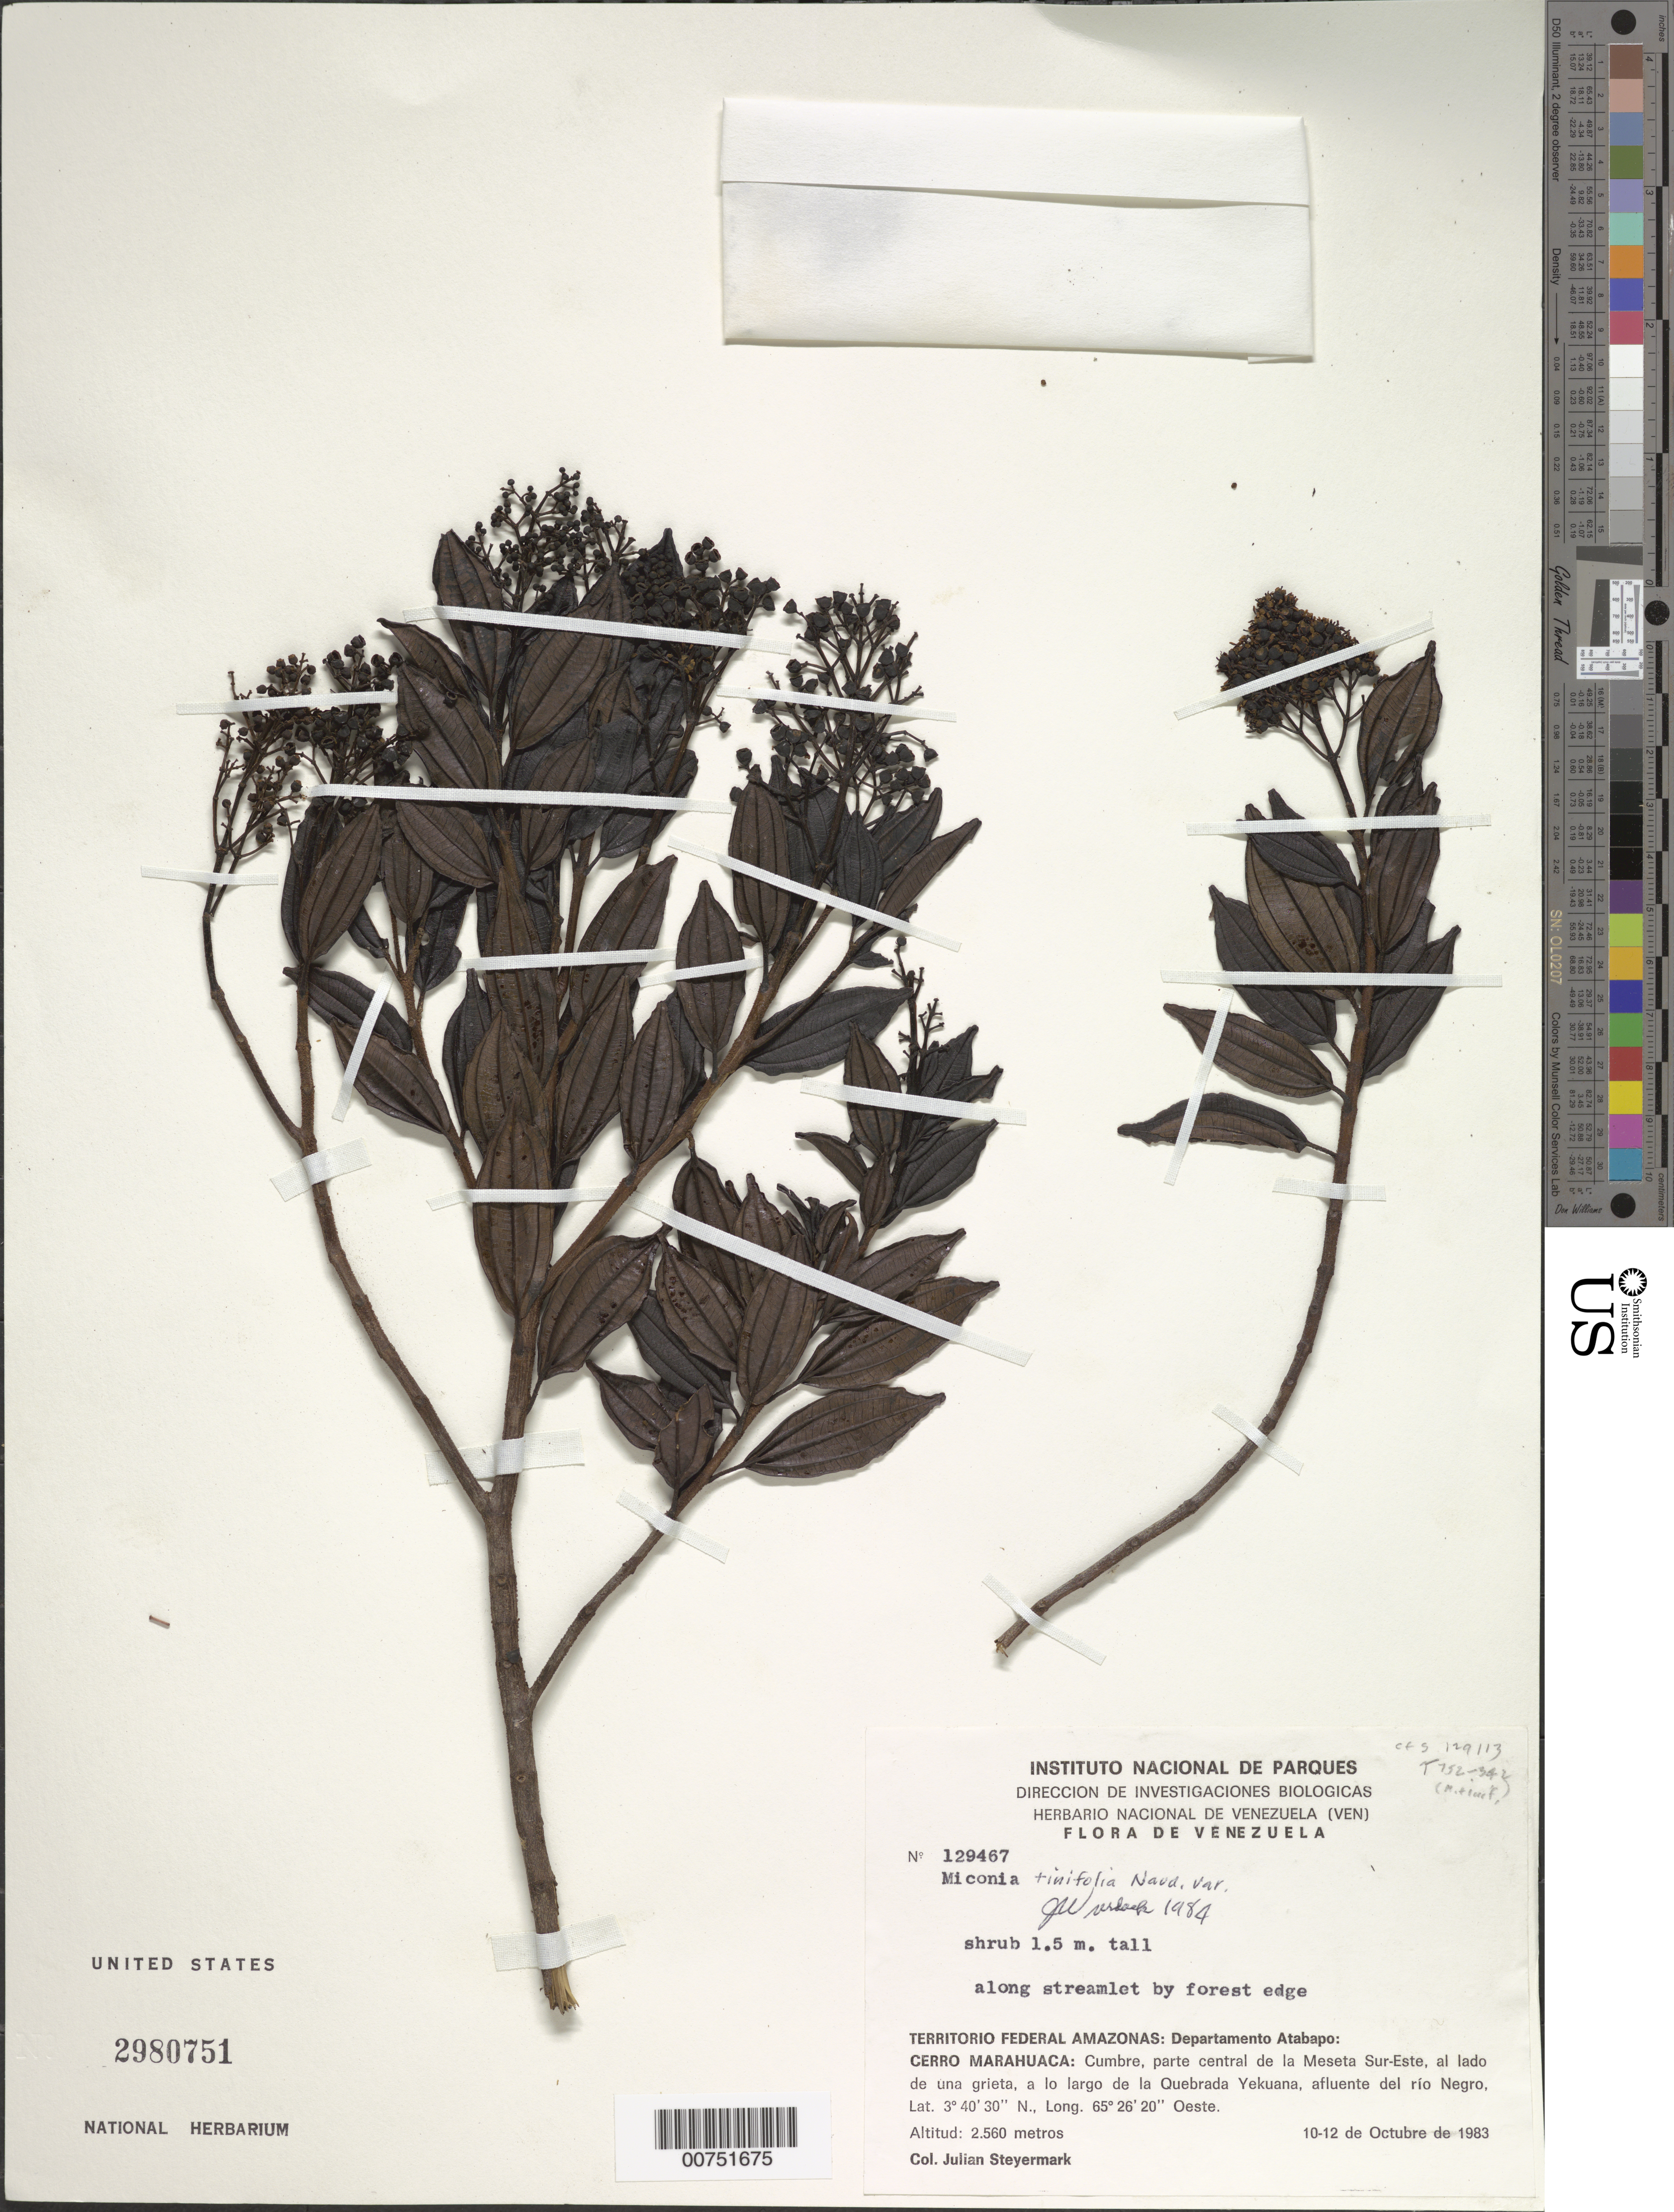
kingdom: Plantae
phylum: Tracheophyta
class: Magnoliopsida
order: Myrtales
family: Melastomataceae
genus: Miconia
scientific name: Miconia tinifolia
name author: Naudin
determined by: Wurdack, John J., (US), US (UNITED STATES)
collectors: J. Steyermark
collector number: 129467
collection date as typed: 10-Oct-83 to 12-Oct-83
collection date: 1983-10-10/1983-10-12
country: Venezuela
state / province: Amazonas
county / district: Atabapo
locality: Cerro Marahuaca, cumbre, parte central de la Meseta Sur-Este, a lo largo de la Quebrada Yekuanam, afluente del río Negro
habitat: Al lado de una grieta; along streamlet by forest edge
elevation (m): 2560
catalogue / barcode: US 2980751